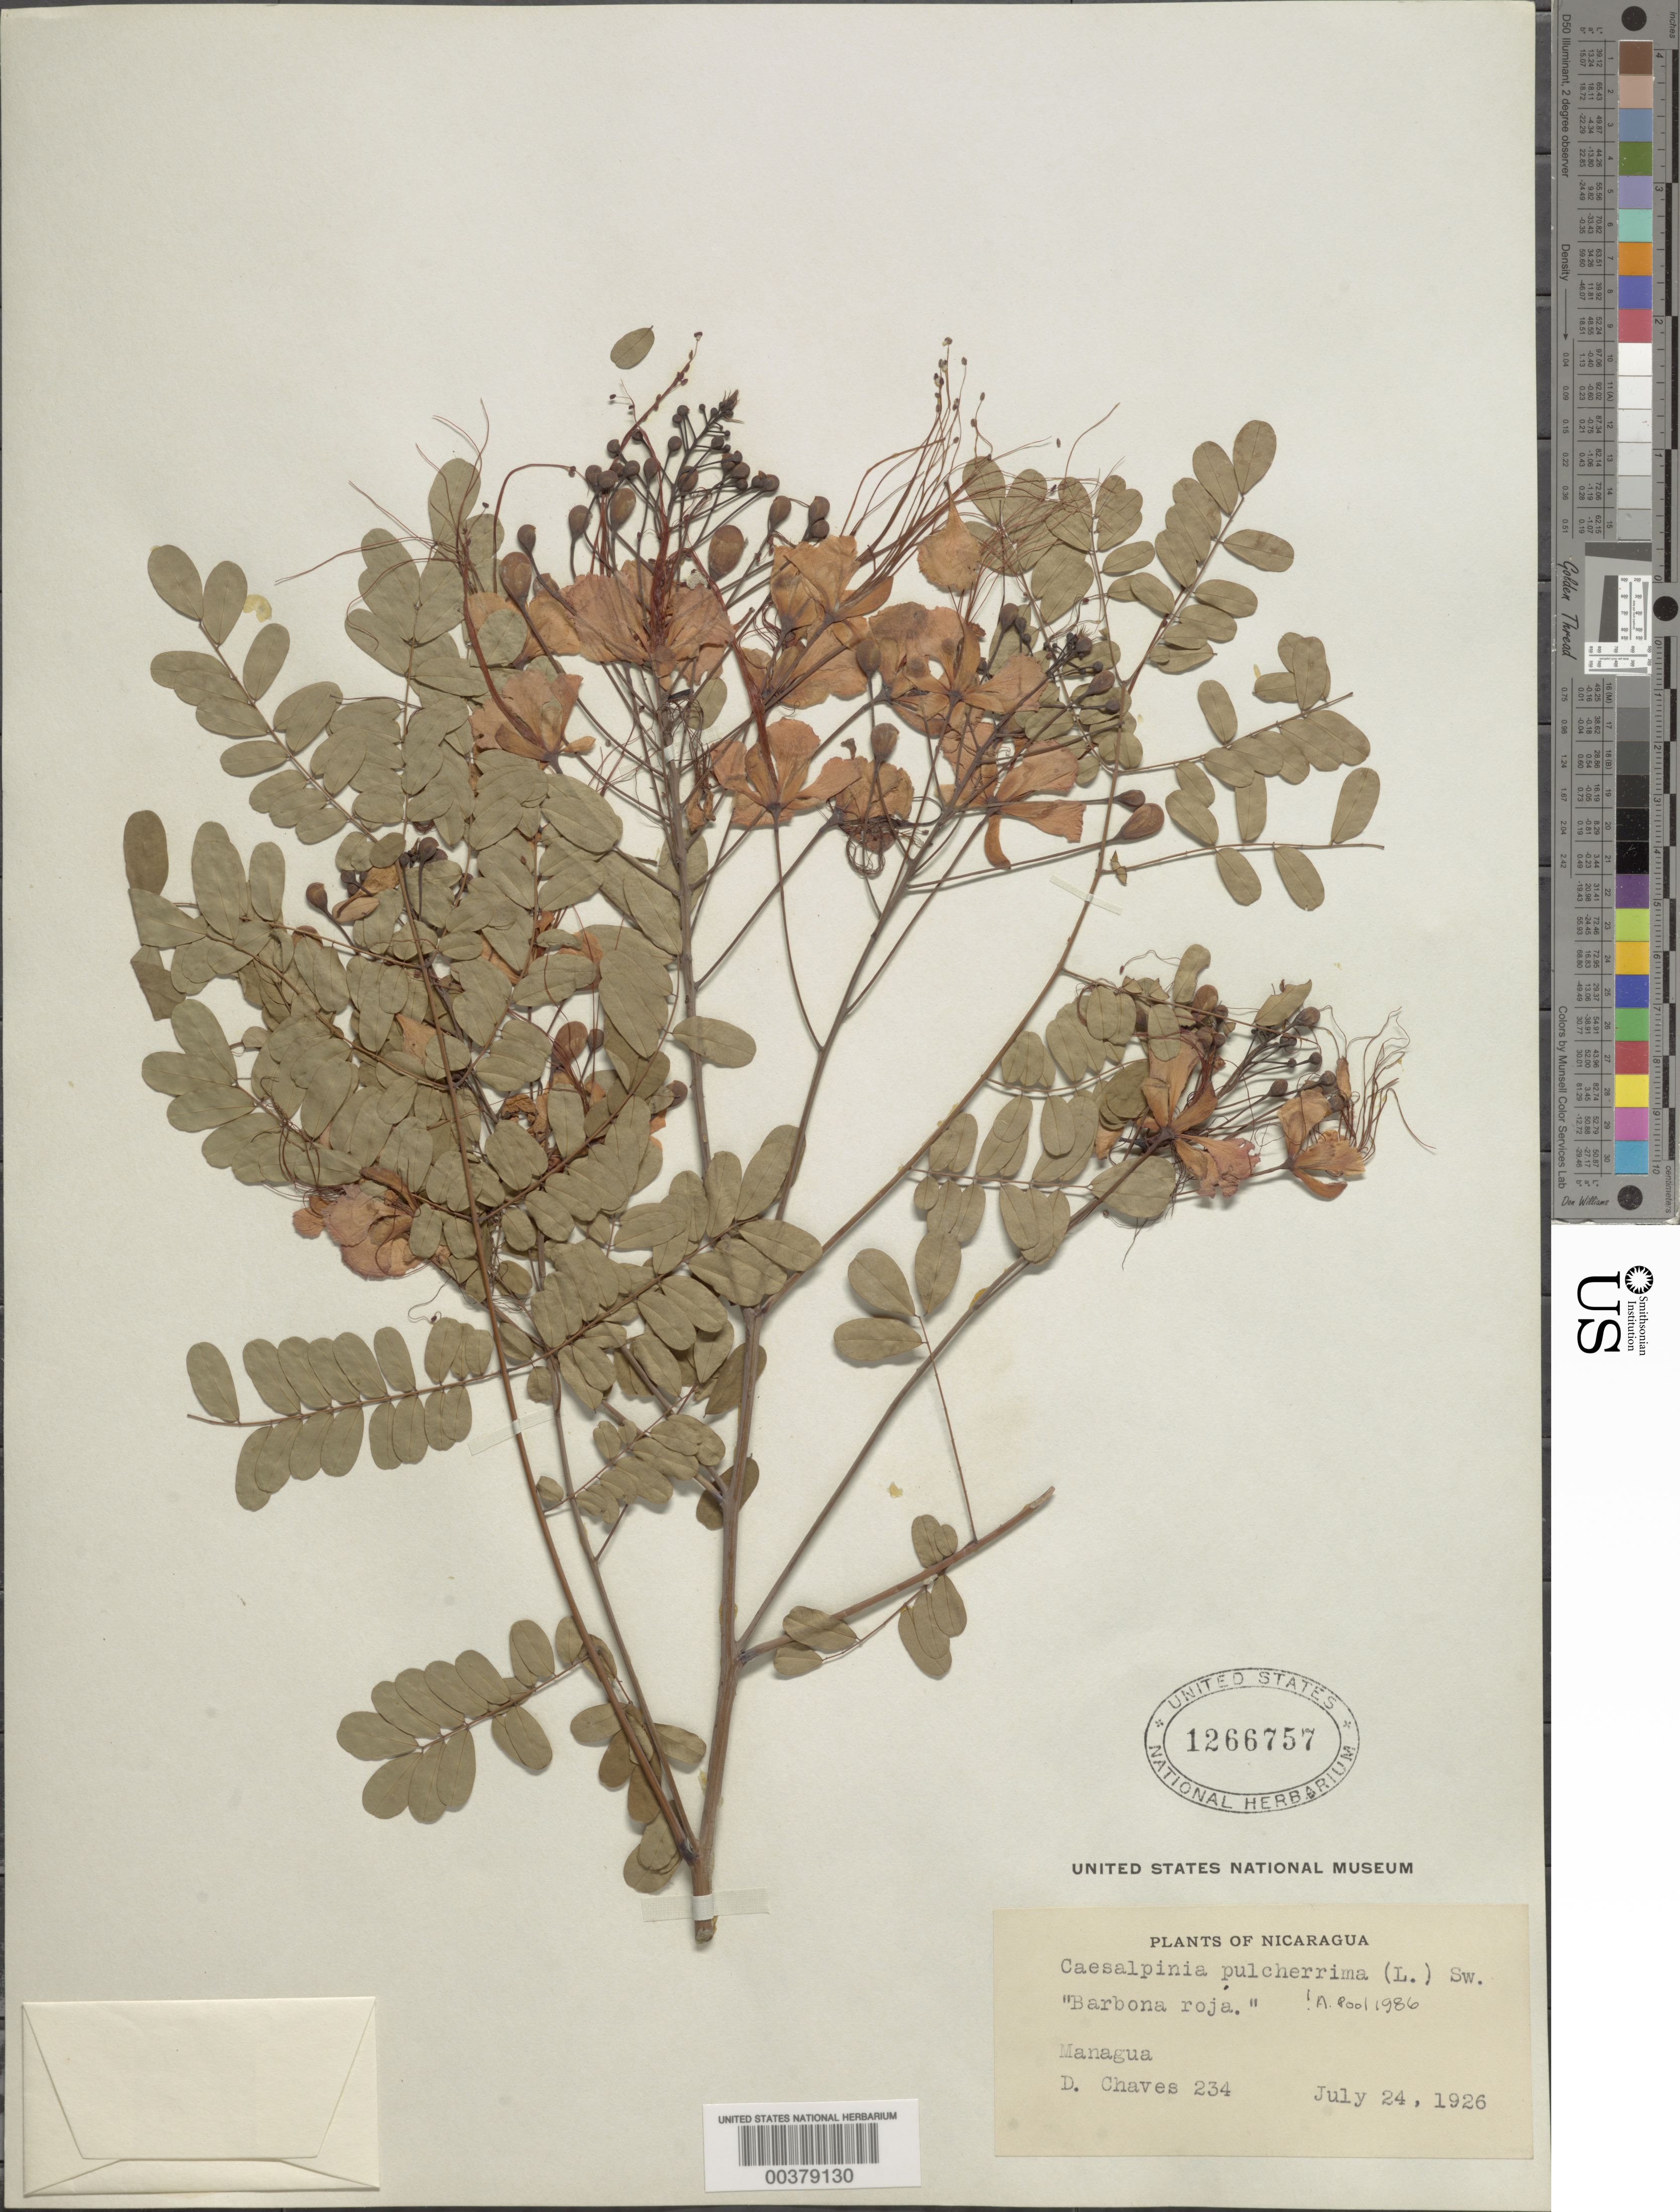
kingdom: Plantae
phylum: Tracheophyta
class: Magnoliopsida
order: Fabales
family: Fabaceae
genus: Caesalpinia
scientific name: Caesalpinia pulcherrima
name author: (L.) Sw.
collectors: D. Chaves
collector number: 234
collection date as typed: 24 Jul 1926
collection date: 1926-07-24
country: Nicaragua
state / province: Managua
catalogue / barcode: US 1266757